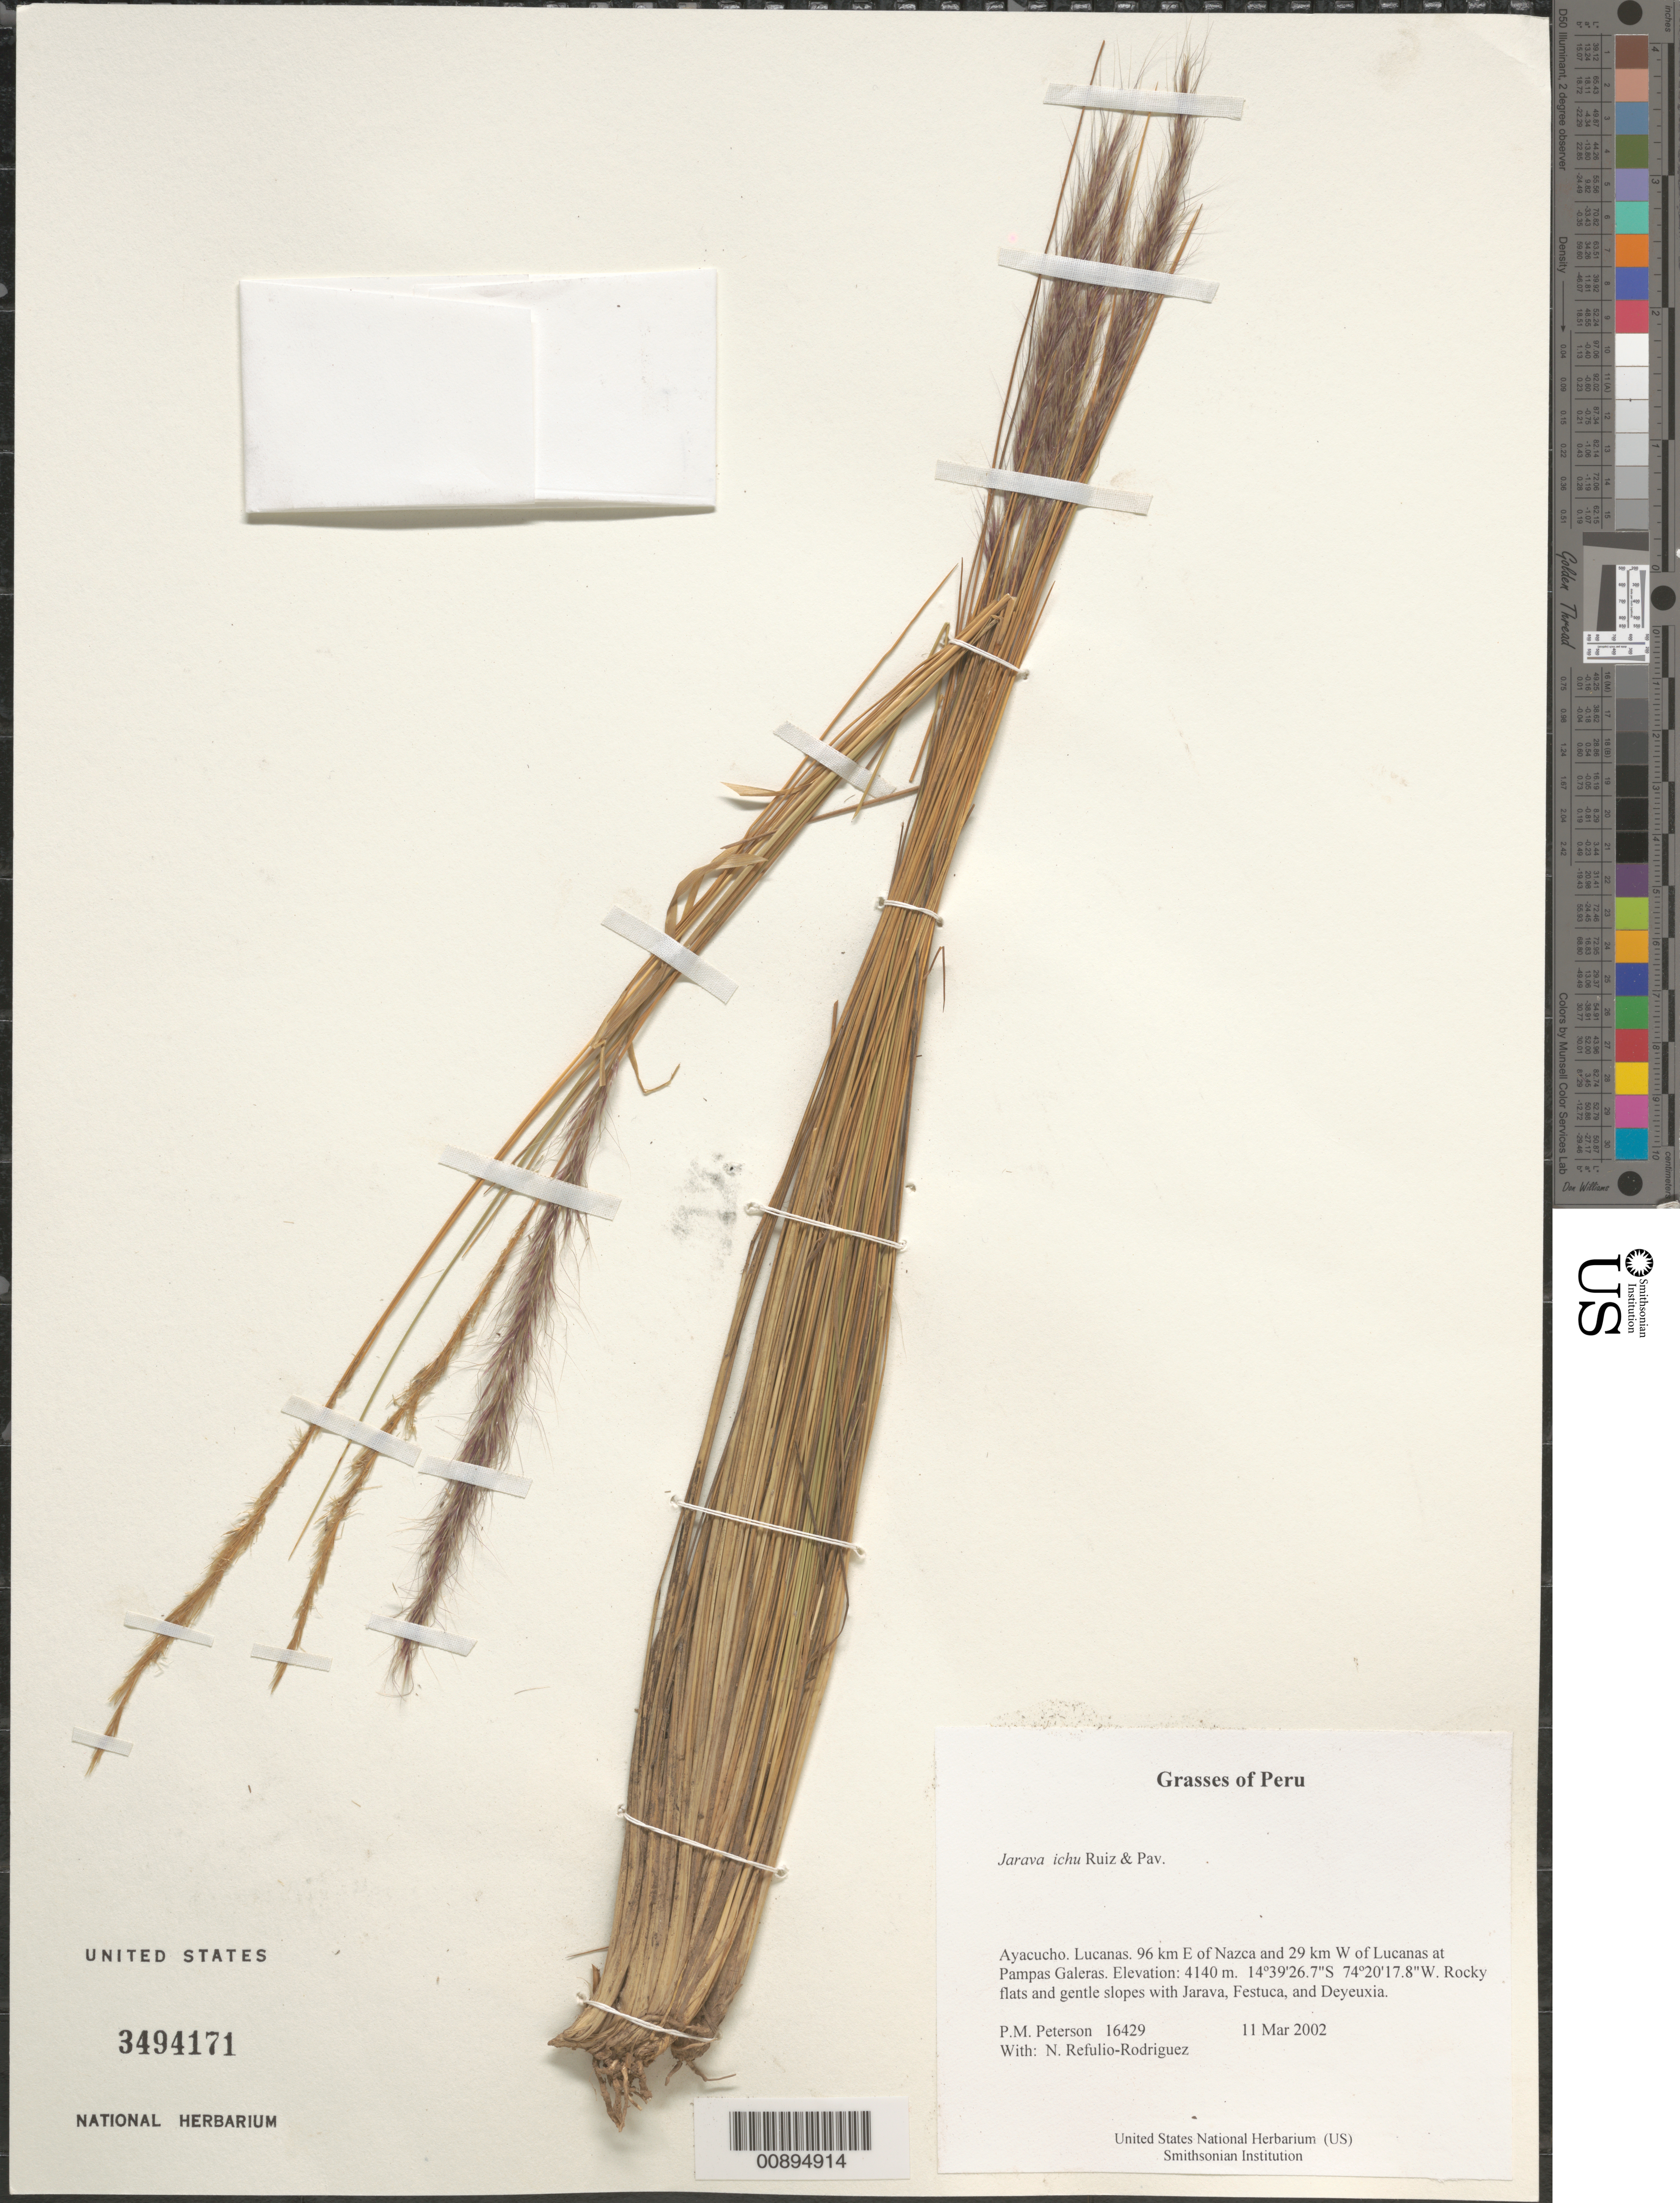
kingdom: Plantae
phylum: Tracheophyta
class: Liliopsida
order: Poales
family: Poaceae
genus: Jarava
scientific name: Jarava ichu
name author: Ruiz & Pav.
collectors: P. M. Peterson & N. Refulio-Rodríguez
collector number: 16429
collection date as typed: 11 Mar 2002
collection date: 2002-03-11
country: Peru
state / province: Ayacucho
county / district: Lucanas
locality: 96 km E of Nazca and 29 km W of Lucanas at Pampas Galeras.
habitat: Rocky flats and gentle slopes with ~Jarava, Festuca, and Deyeuxia~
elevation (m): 4140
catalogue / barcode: US 3494171